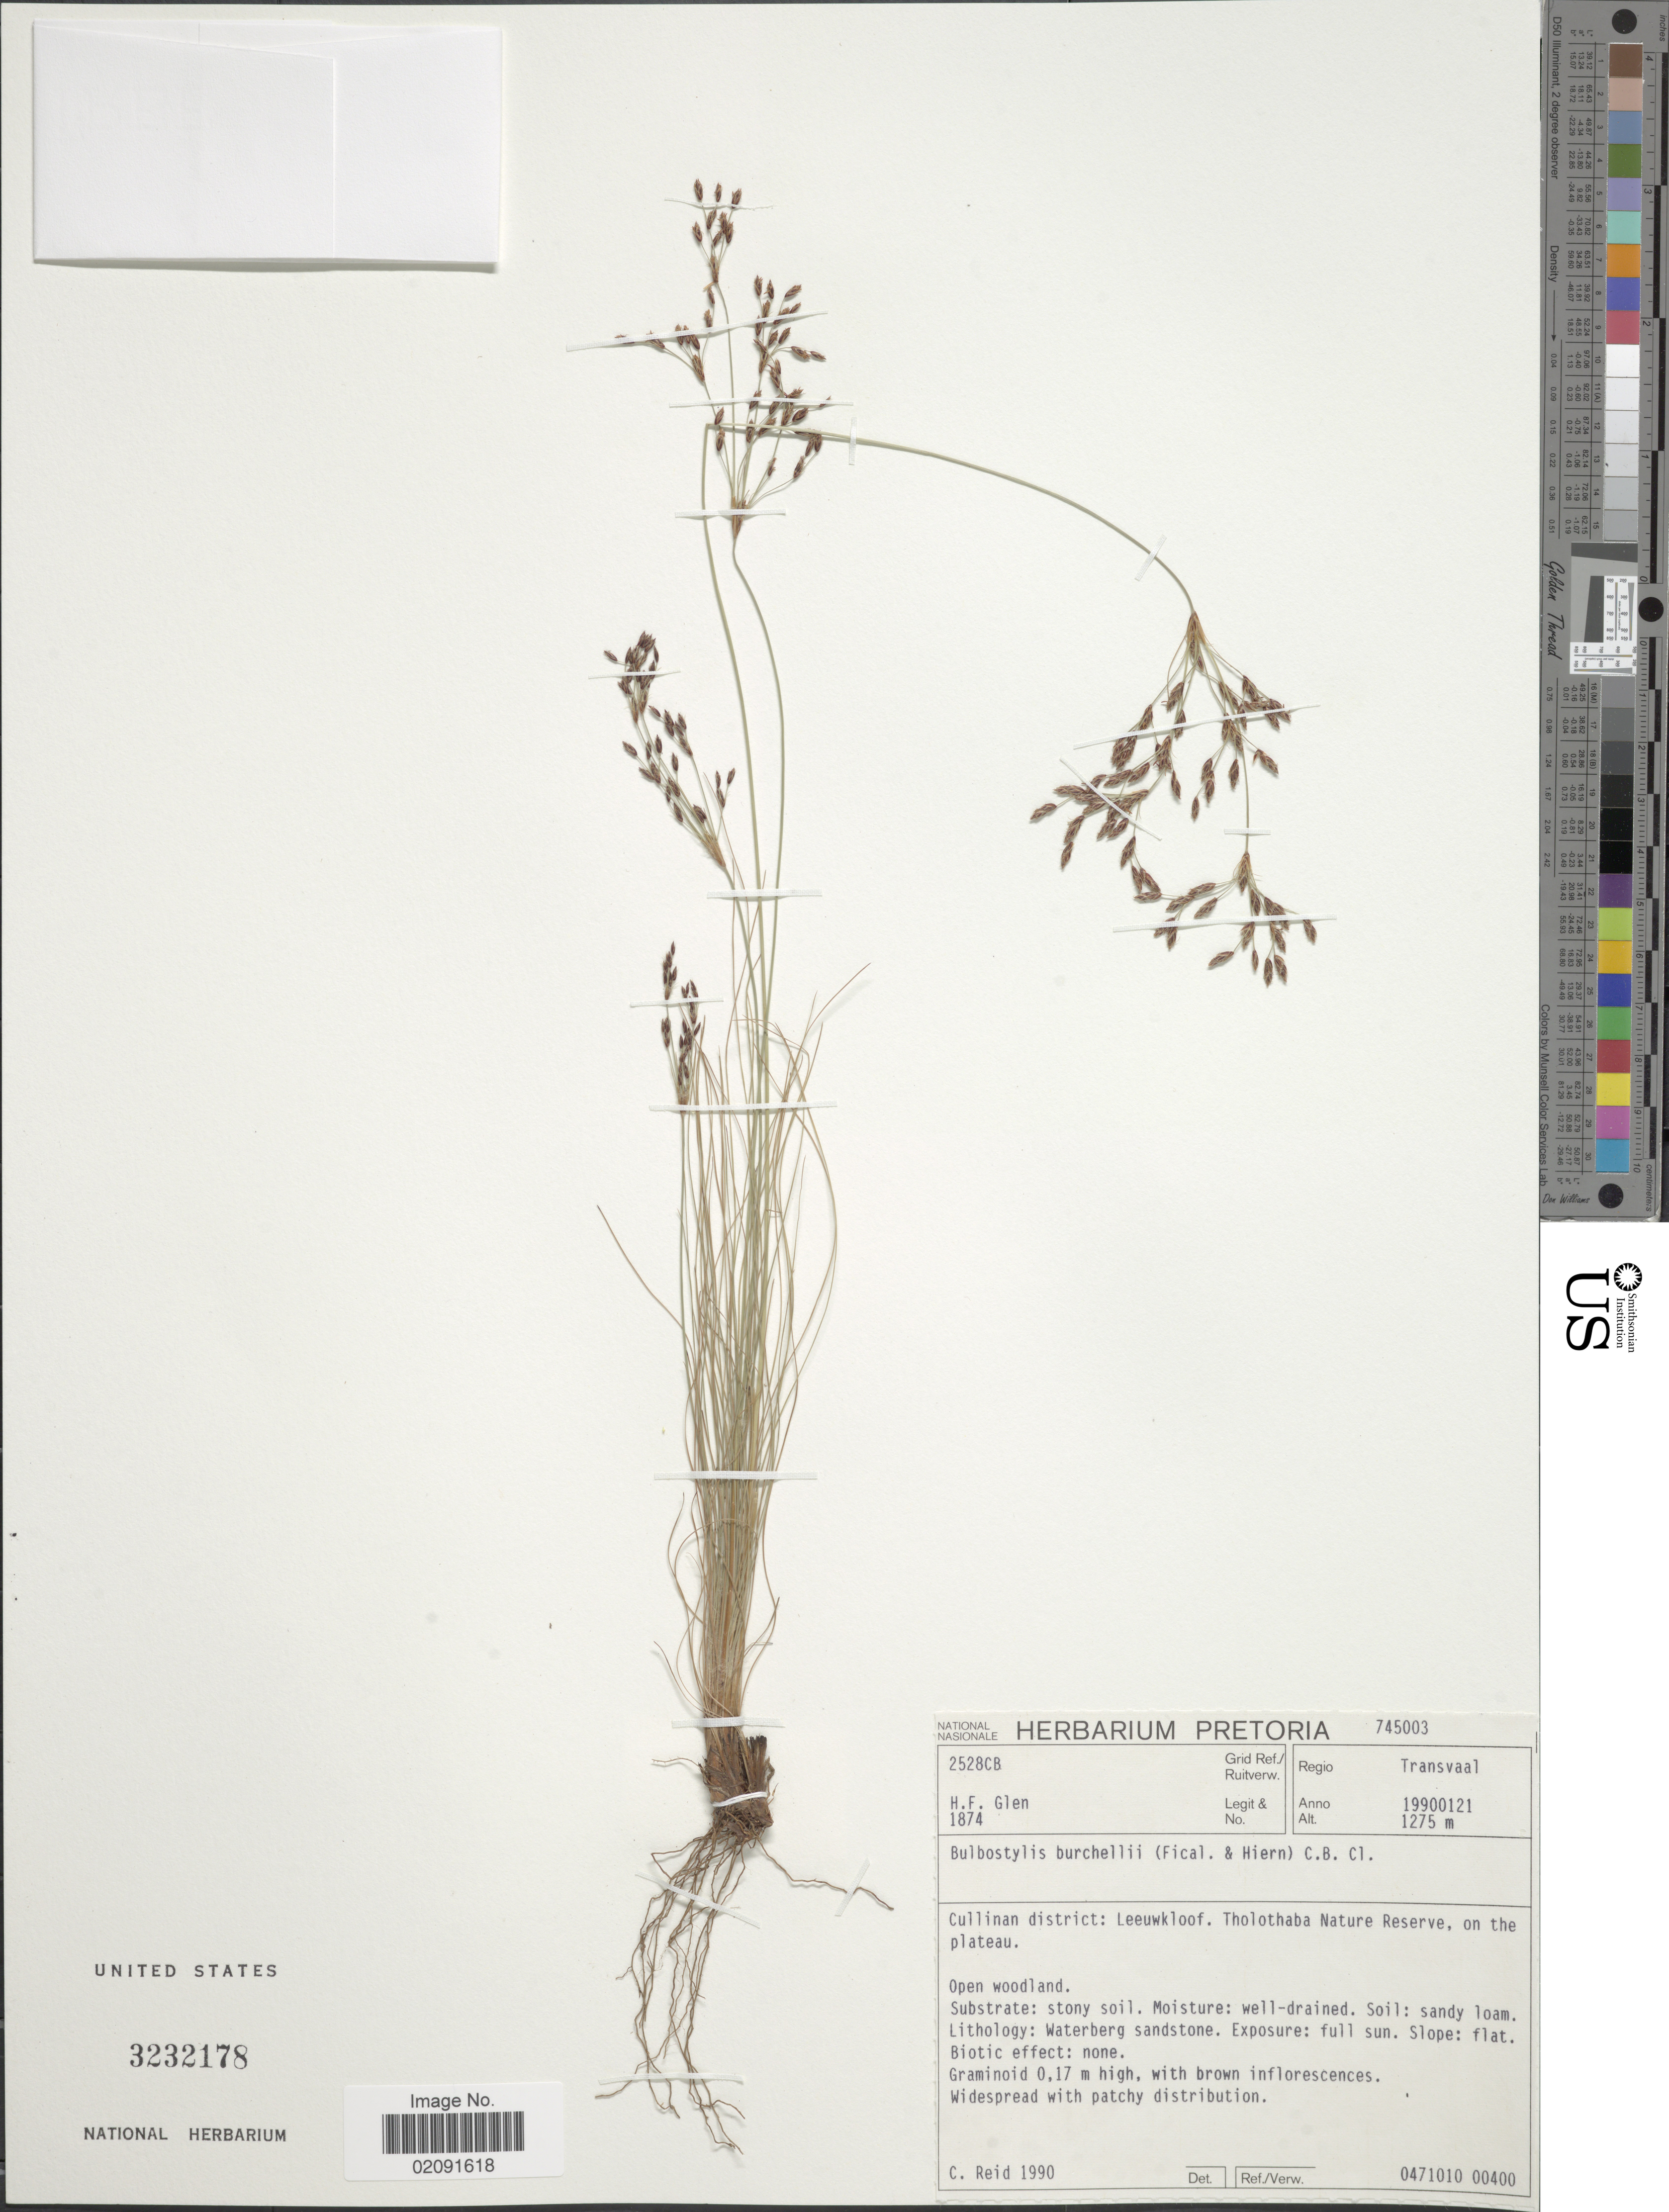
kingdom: Plantae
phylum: Tracheophyta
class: Liliopsida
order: Poales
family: Cyperaceae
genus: Bulbostylis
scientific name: Bulbostylis burchellii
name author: (Ficalho & Hiern) C.B. Clarke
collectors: H. F. Glen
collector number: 1874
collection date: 1990-01-21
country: South Africa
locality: Regio Transvaal. Cullinan district: Leeuwkloof. Tholothaba Nature Reserve, on the plateau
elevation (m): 1275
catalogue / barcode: US 3232178